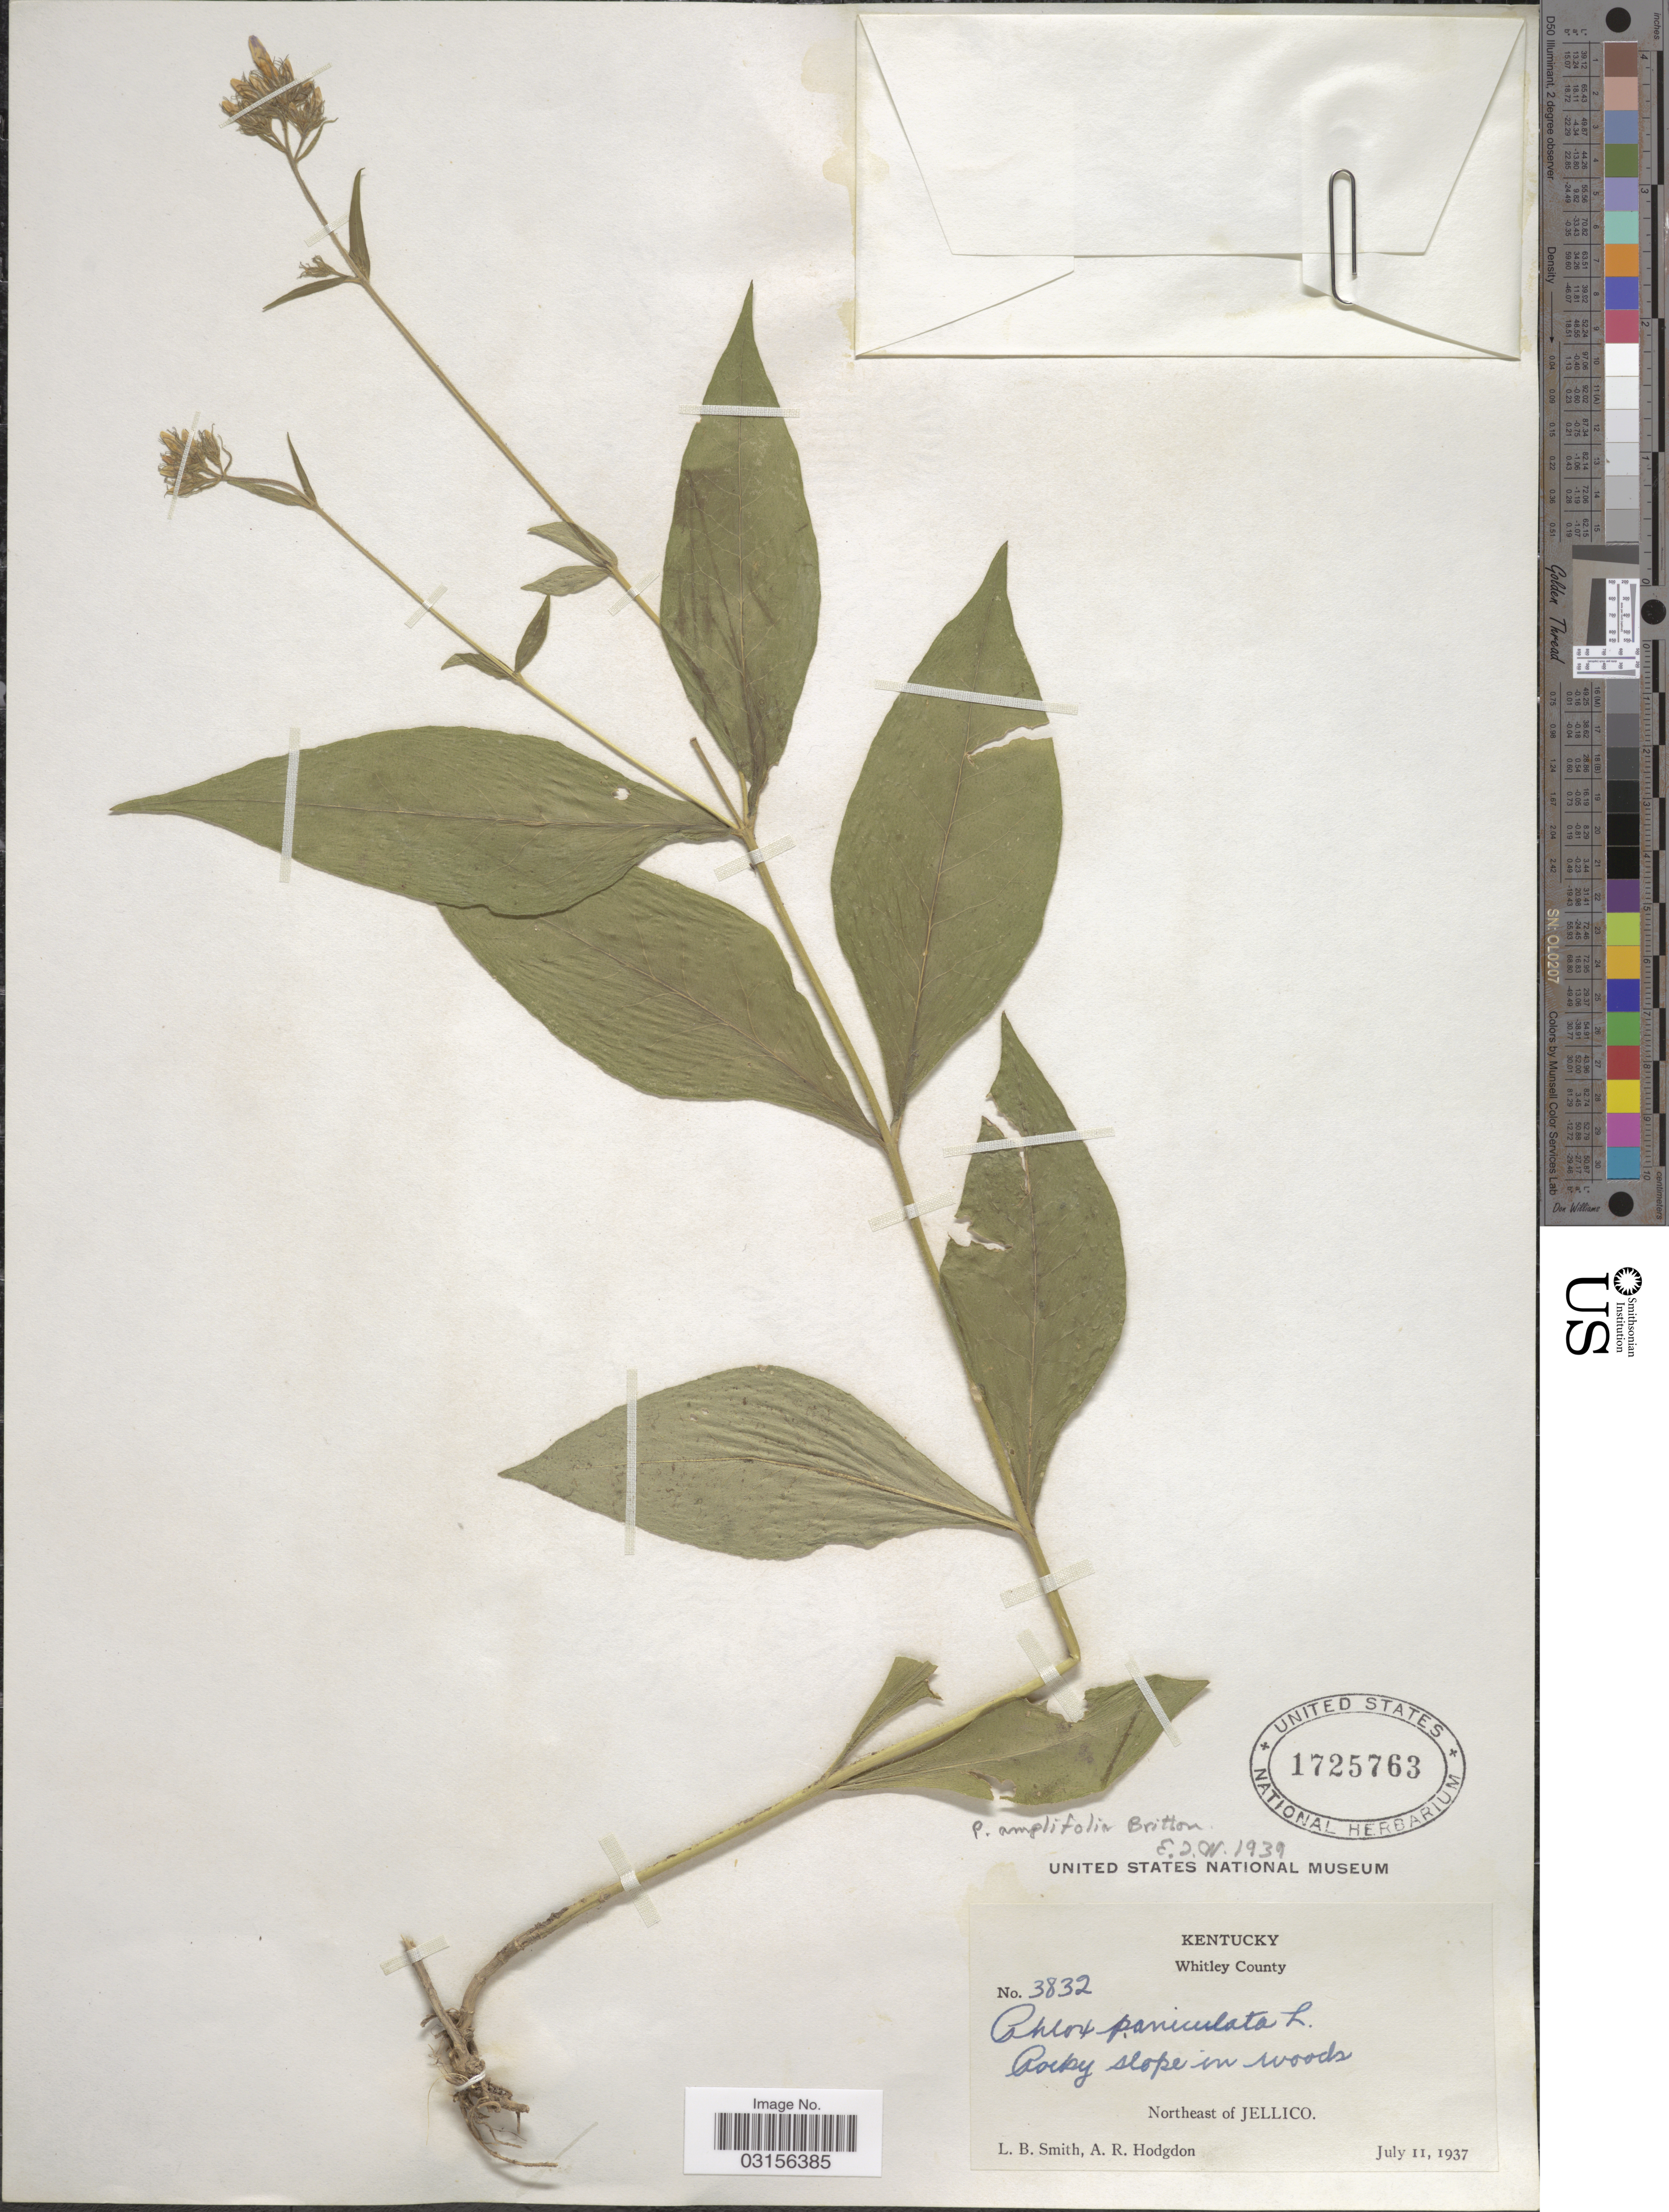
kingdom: Plantae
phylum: Tracheophyta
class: Magnoliopsida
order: Ericales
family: Polemoniaceae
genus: Phlox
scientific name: Phlox amplifolia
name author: Britton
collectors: L. Smith & A. R. Hodgdon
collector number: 3832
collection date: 1937-07-11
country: United States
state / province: Kentucky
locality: Whitley County. Northeast of Jellico.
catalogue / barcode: US 1725763